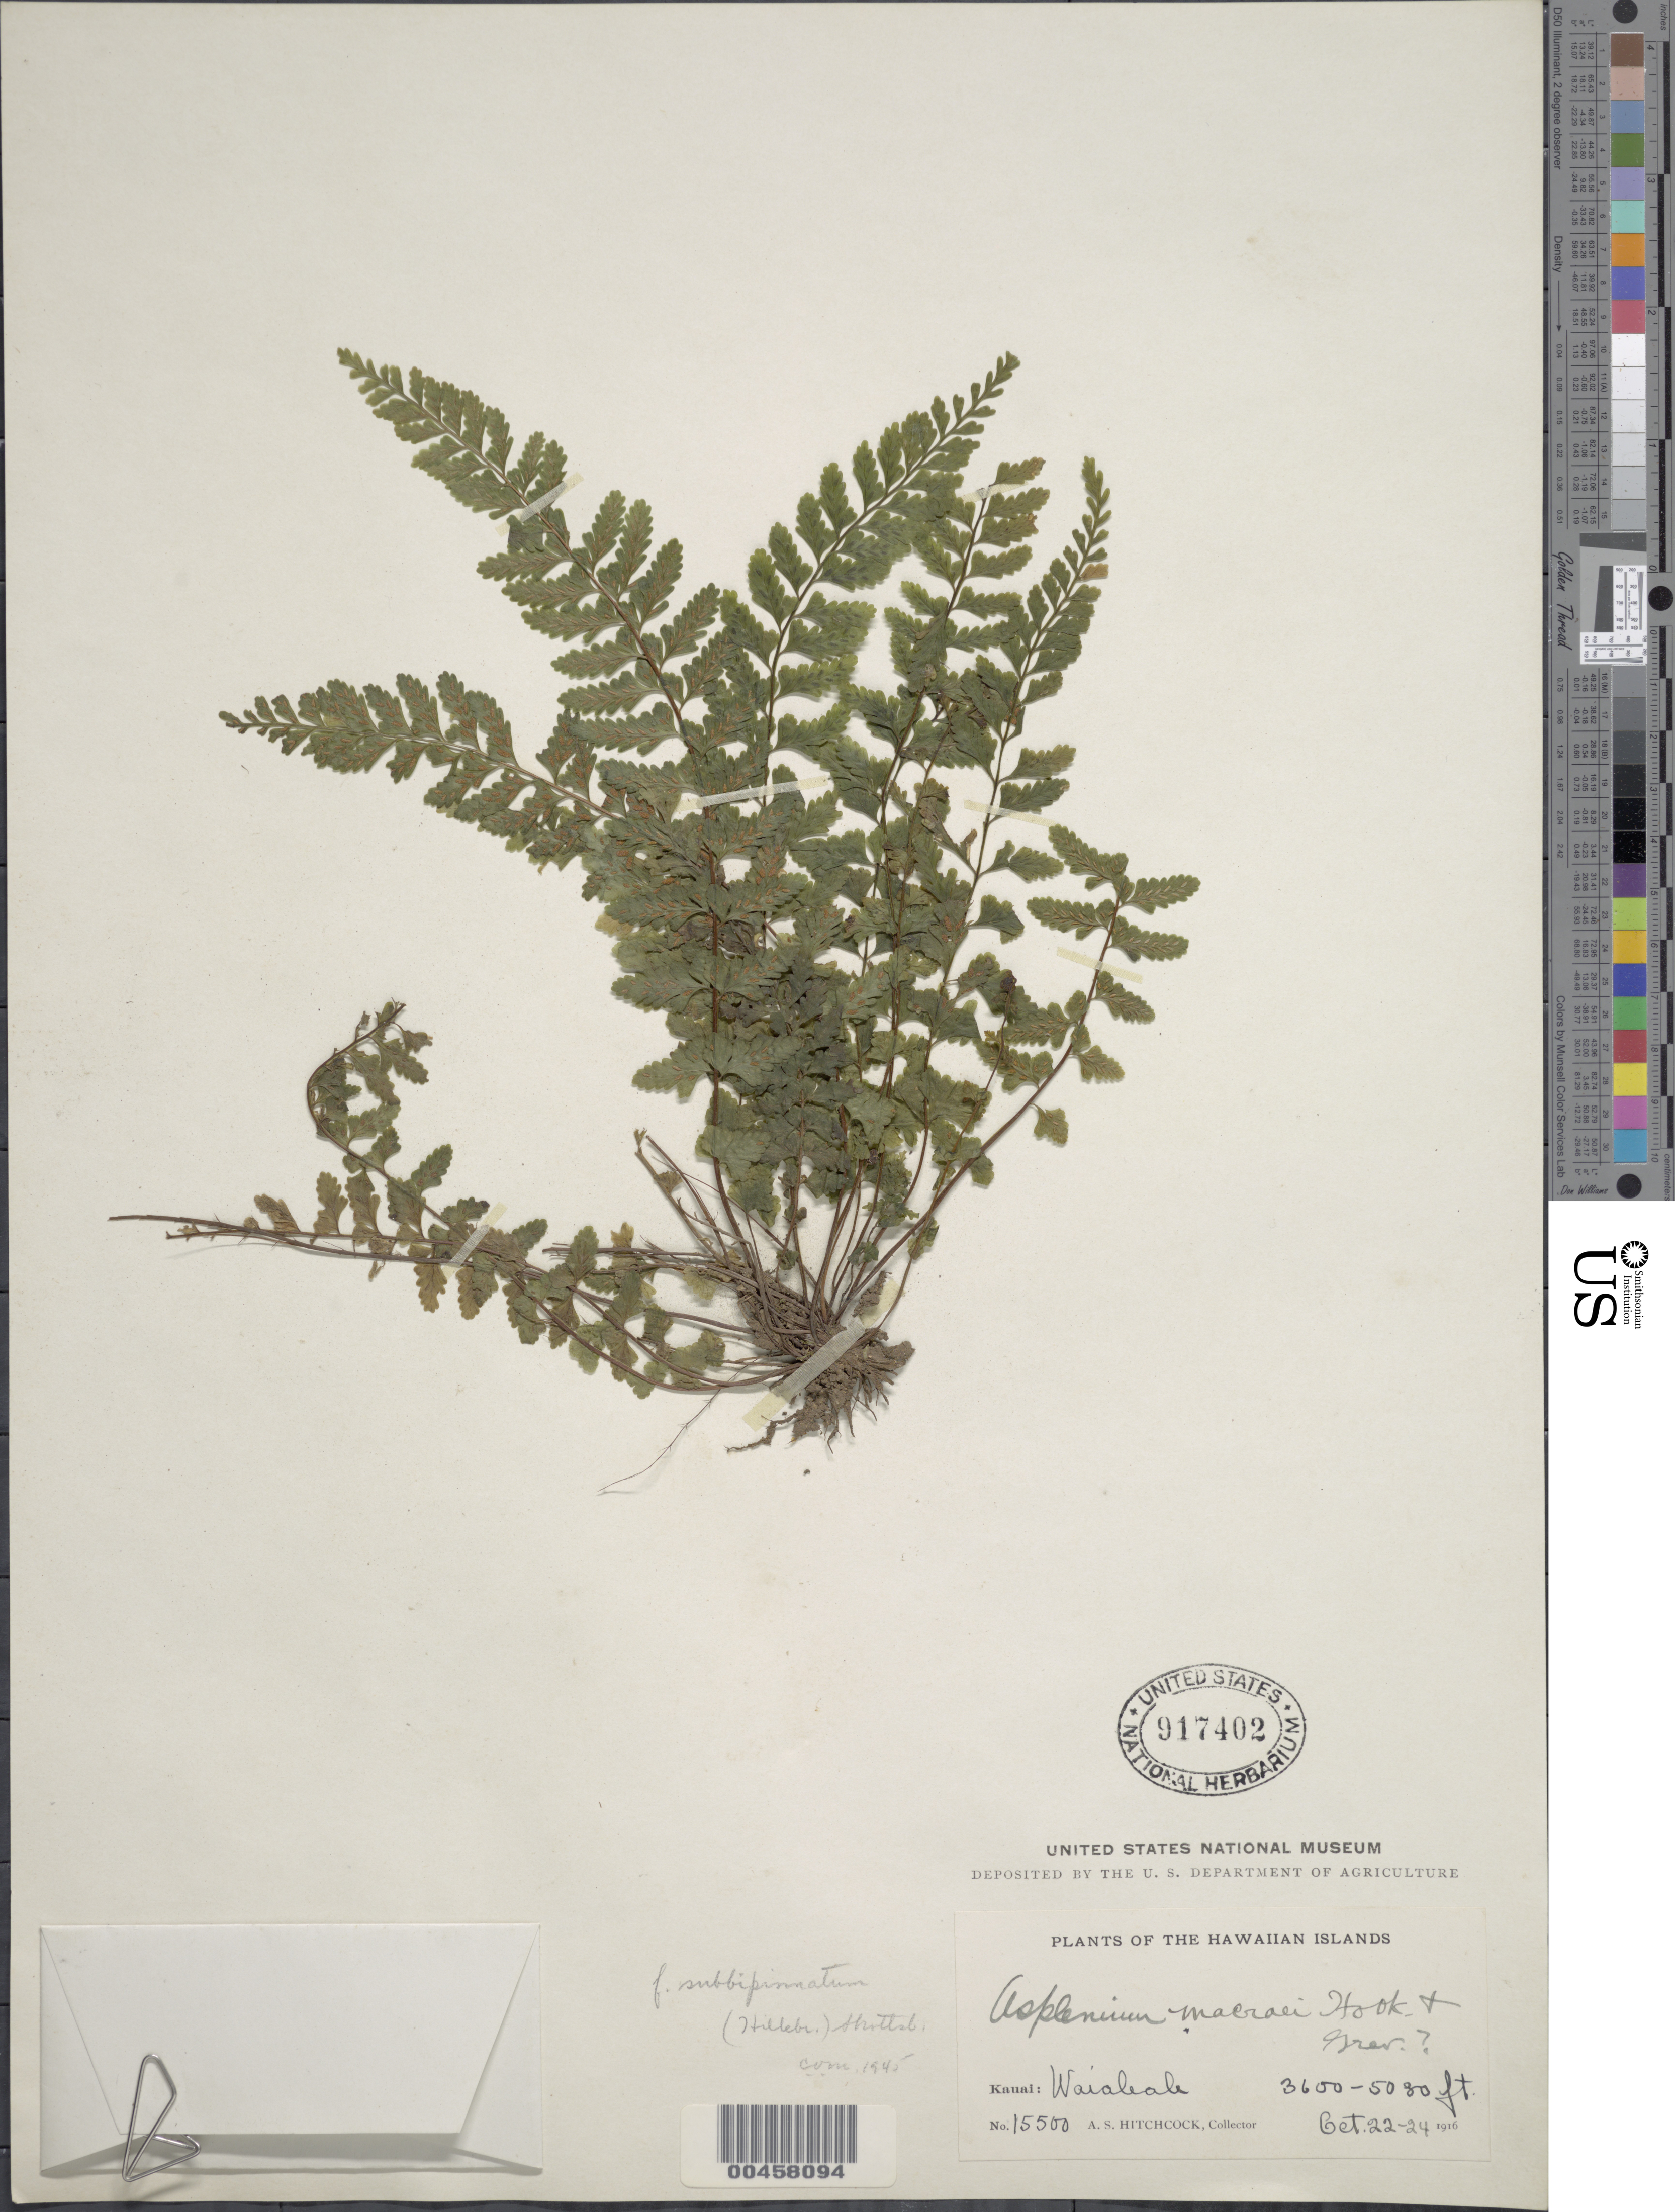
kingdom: Plantae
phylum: Tracheophyta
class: Polypodiopsida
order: Polypodiales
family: Aspleniaceae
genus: Asplenium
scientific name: Asplenium macraei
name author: Hook. & Grev.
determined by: Wagner, W. L., (BOT), Smithsonian Institution - National Museum of Natural History (UNITED STATES)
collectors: A. S. Hitchcock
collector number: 15500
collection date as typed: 22 Oct 1916 to 24 Oct 1916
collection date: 1916-10-22/1916-10-24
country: United States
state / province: Hawaii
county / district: Kauai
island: Kaua'i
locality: Waialeale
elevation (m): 1097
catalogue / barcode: US 917402